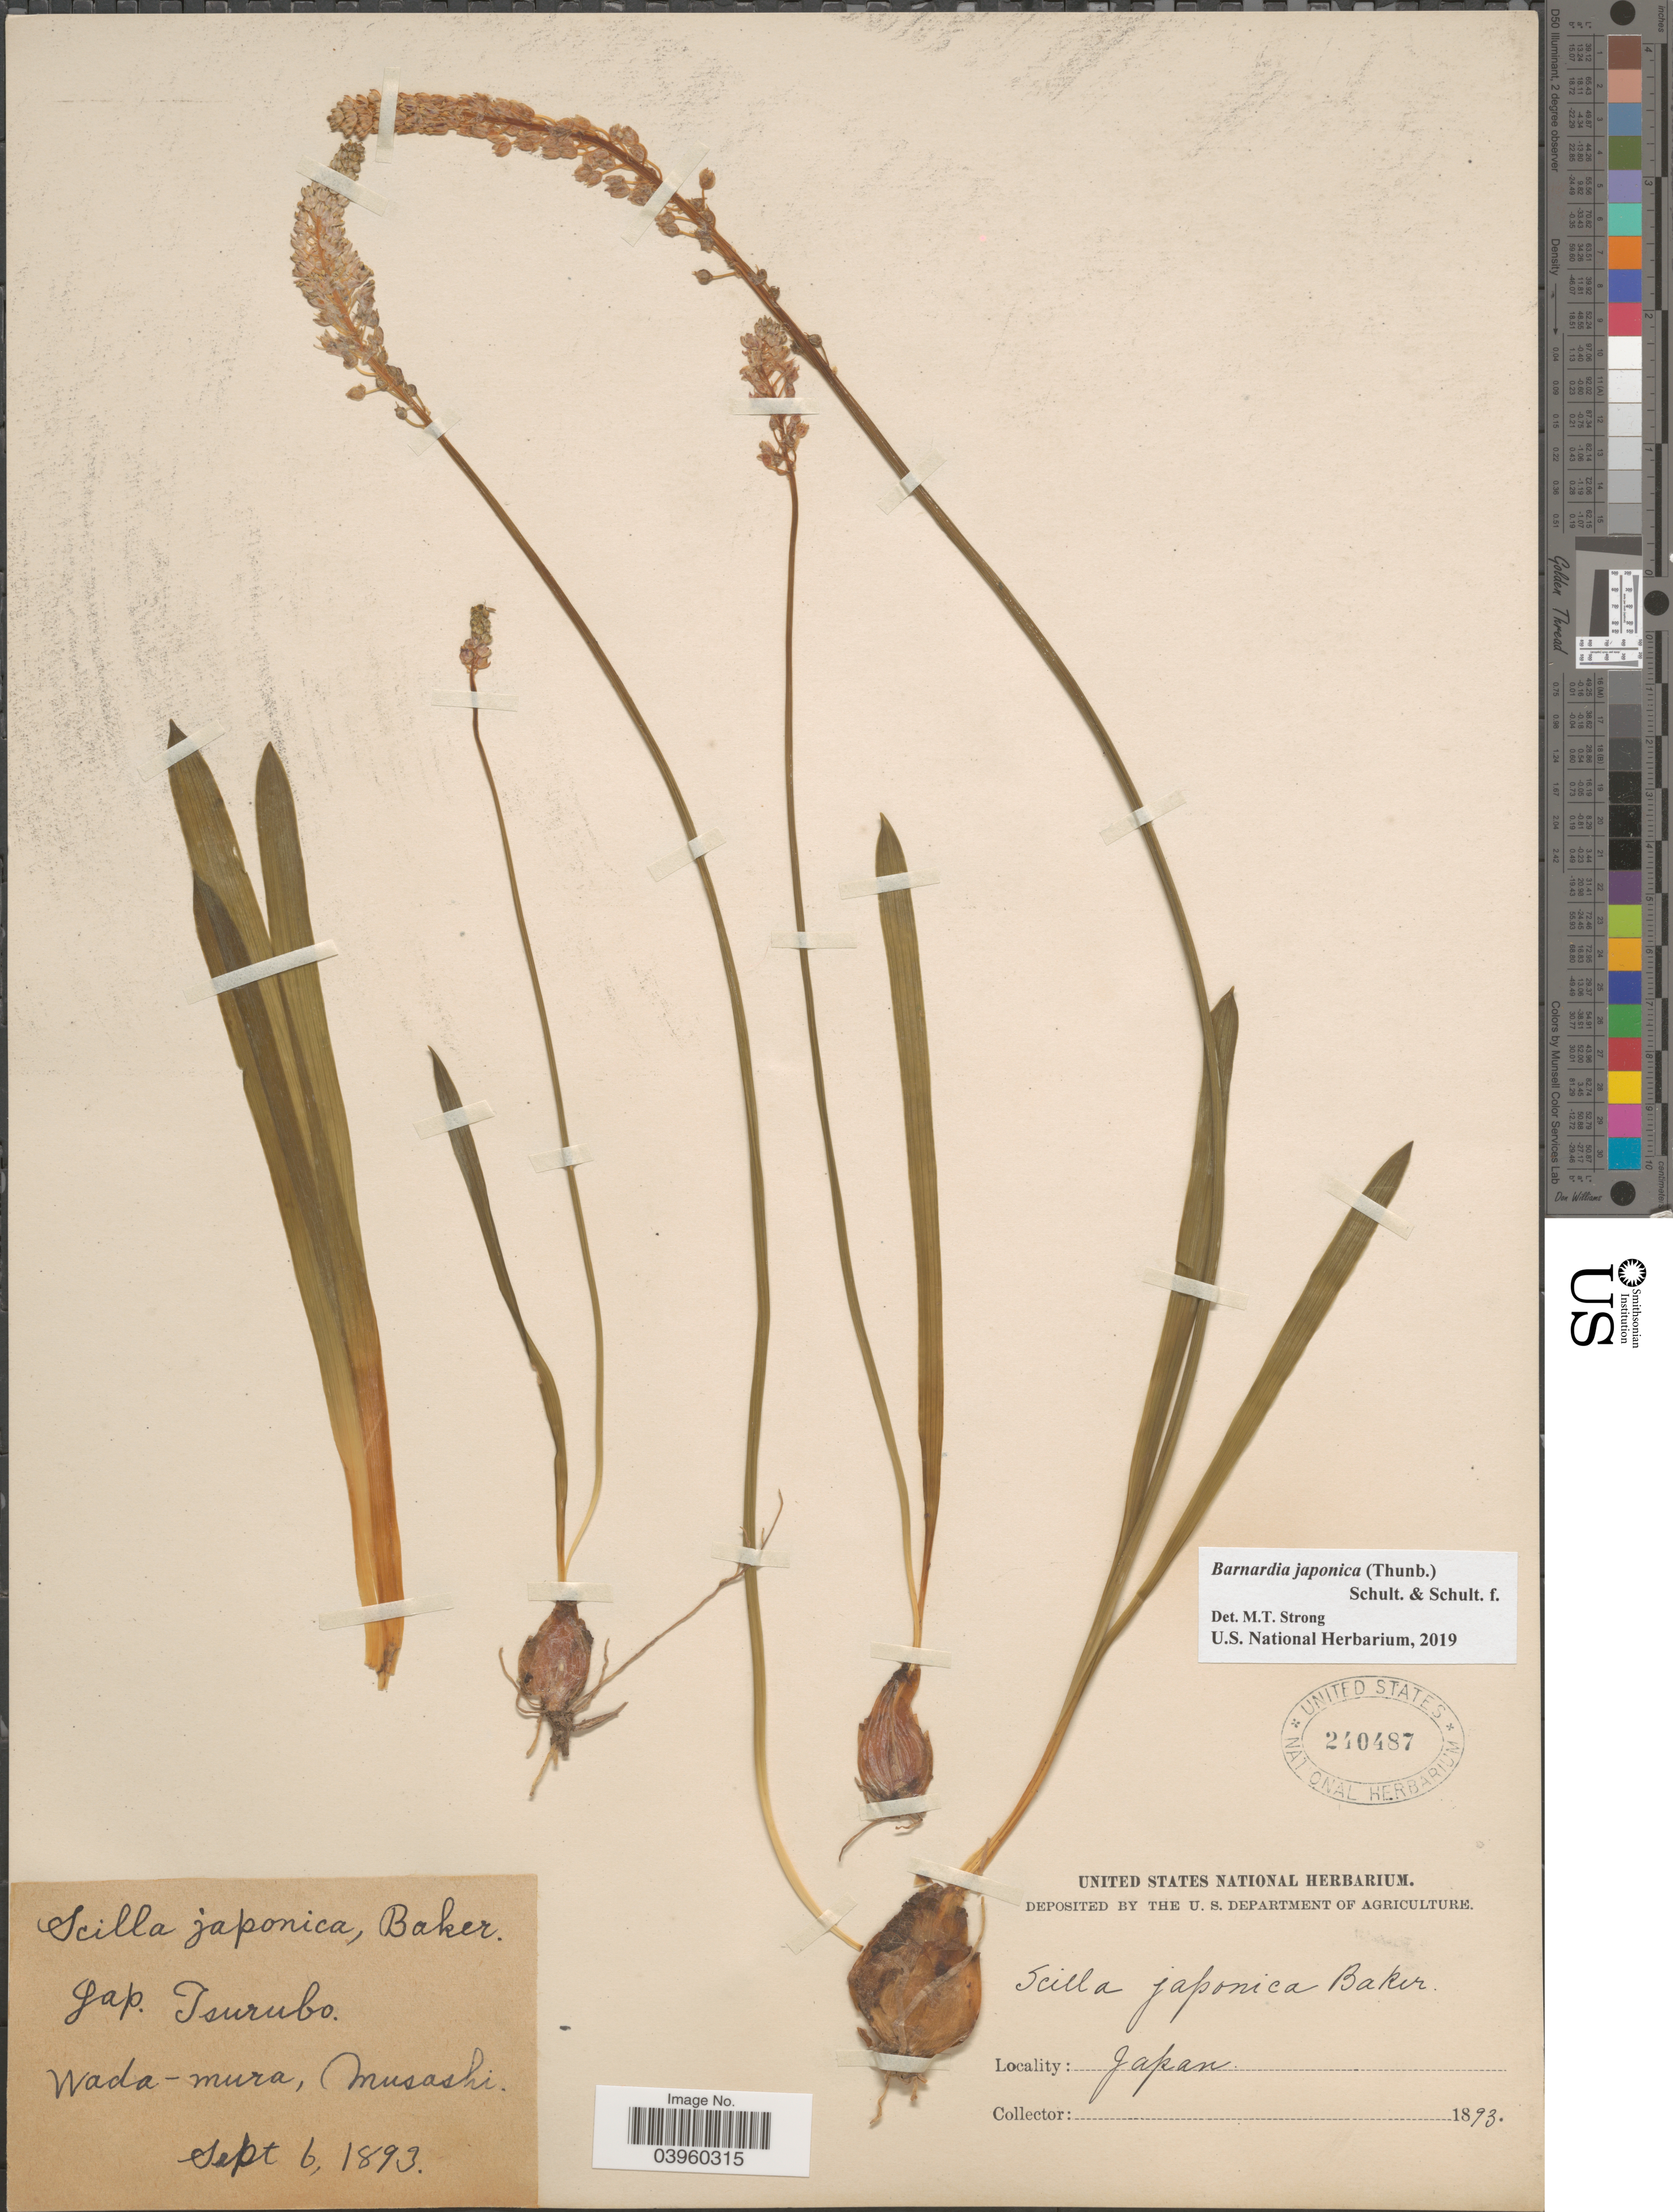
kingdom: Plantae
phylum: Tracheophyta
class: Liliopsida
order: Asparagales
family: Asparagaceae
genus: Barnardia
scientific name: Barnardia japonica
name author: (Thunb.) Schult. & Schult. f.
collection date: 1893-09-06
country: Japan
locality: Wada-mura, Musashi.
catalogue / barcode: US 240487